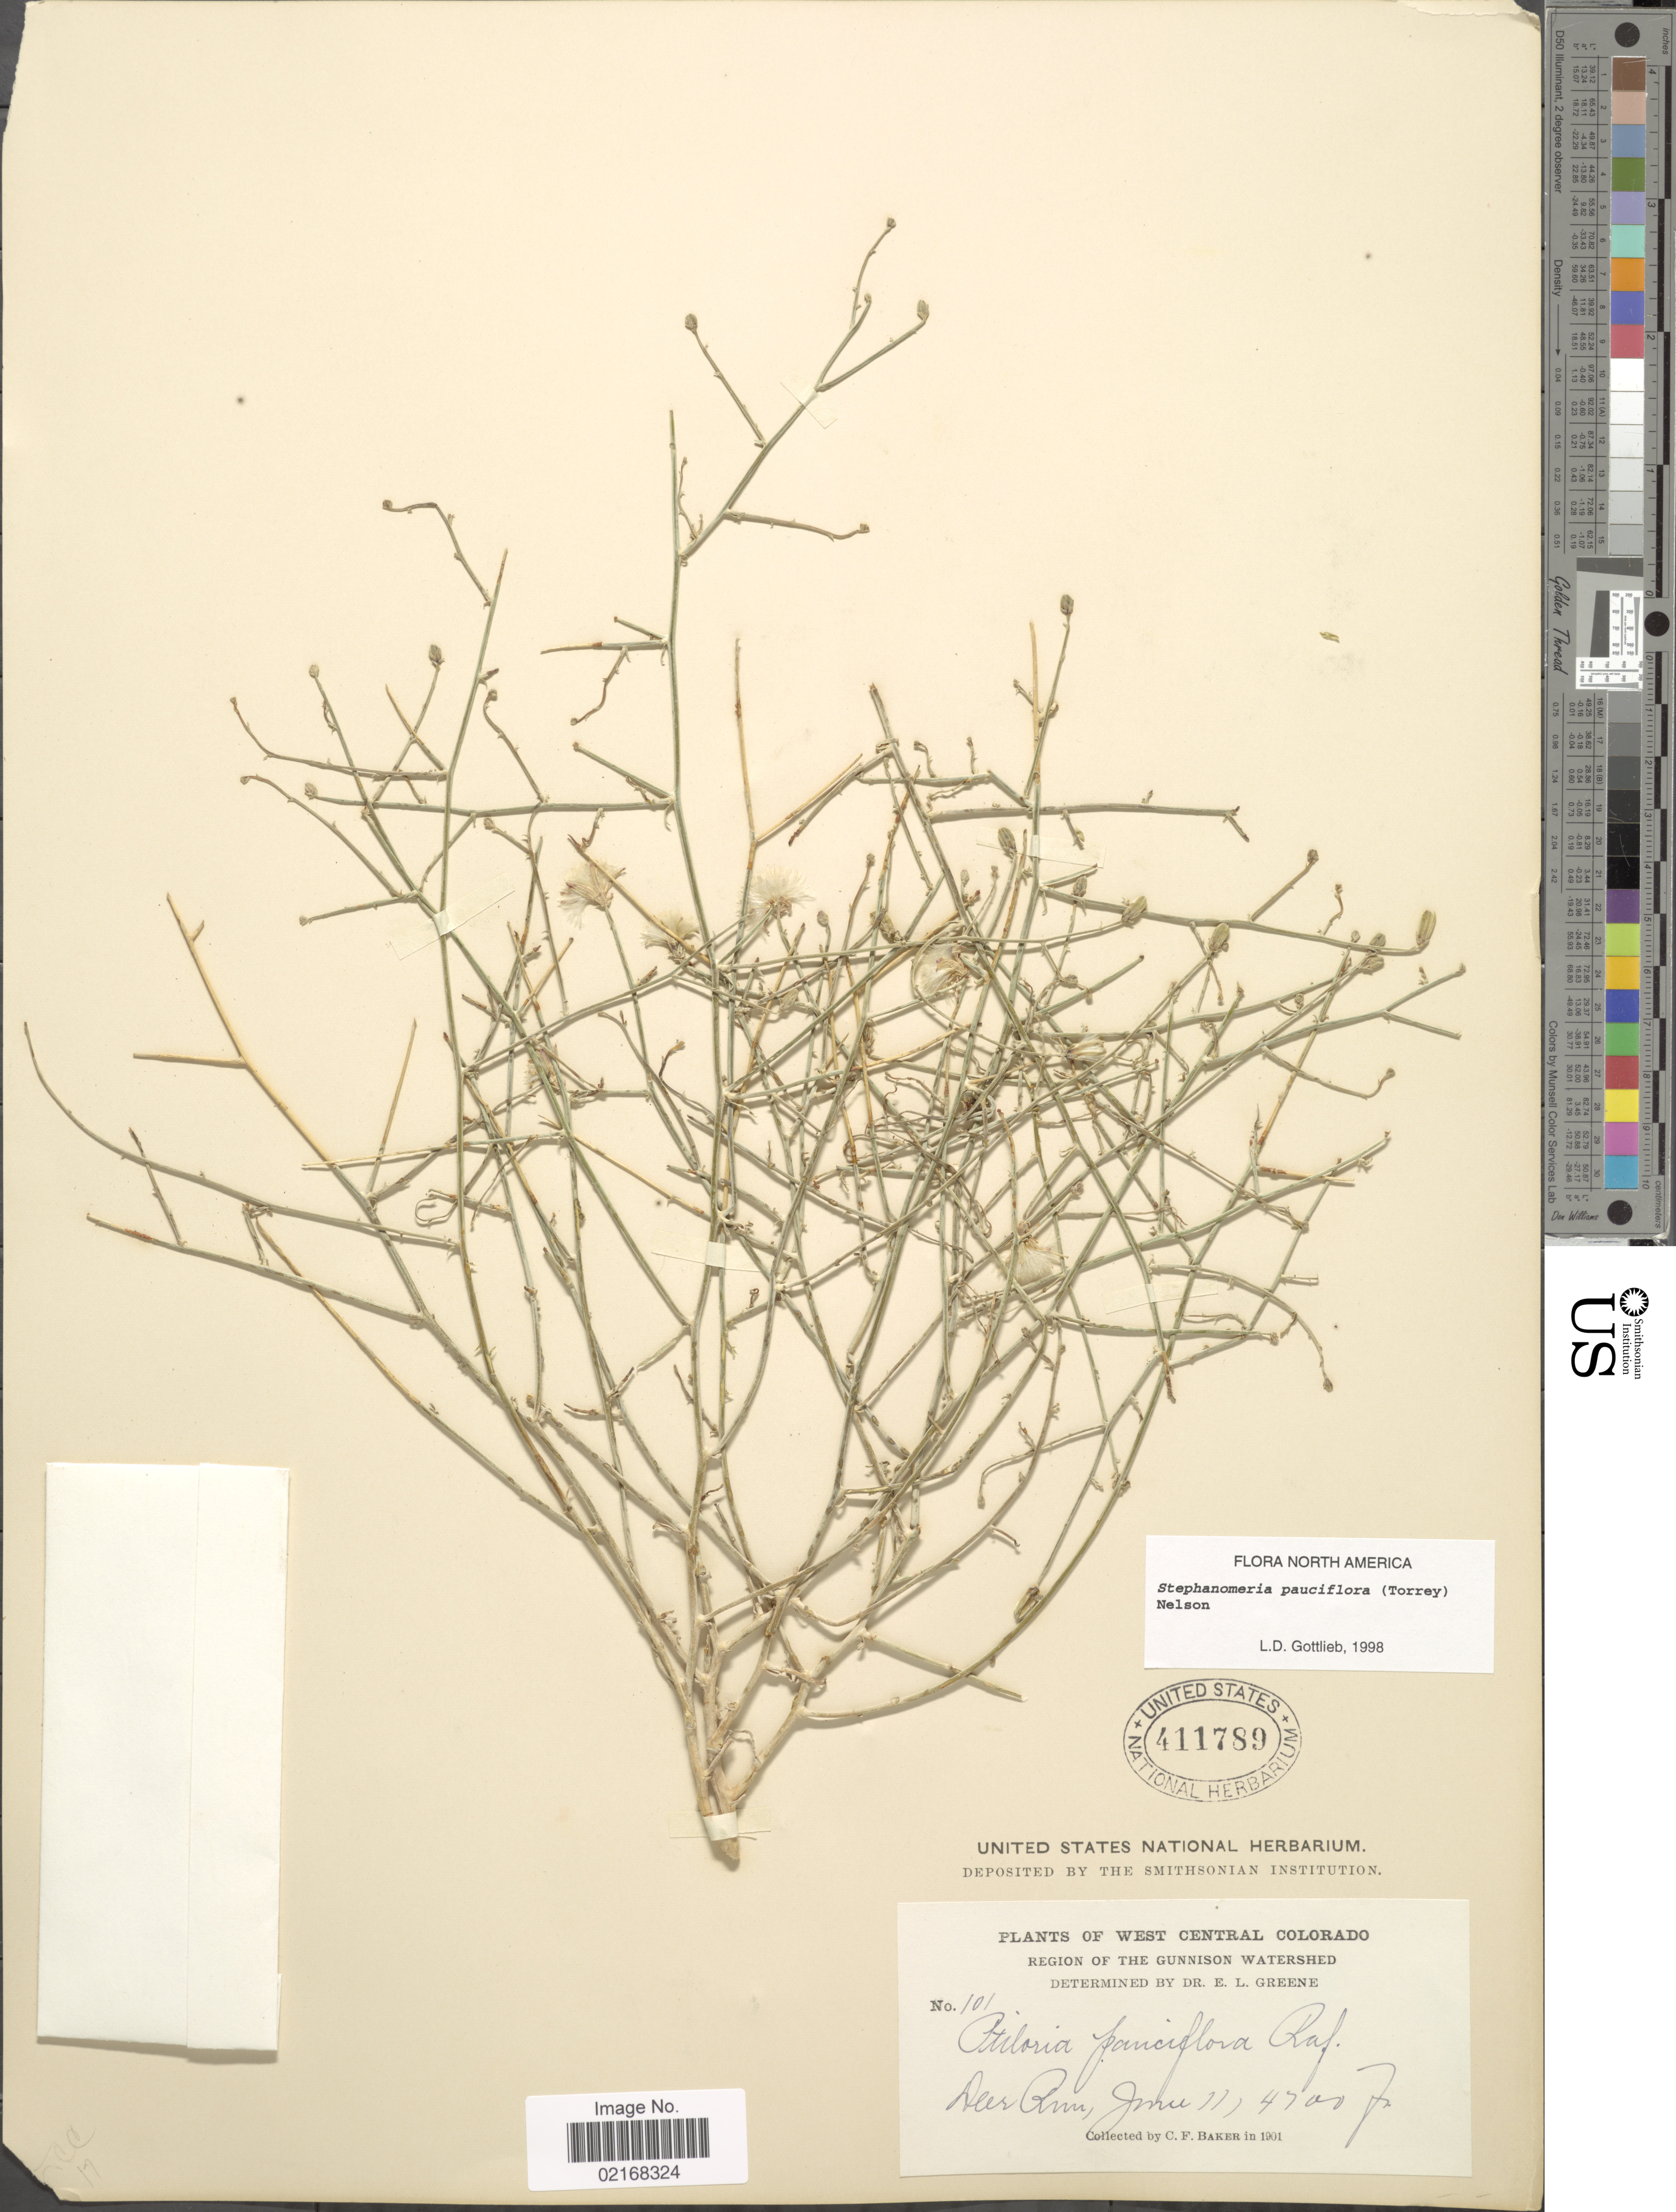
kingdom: Plantae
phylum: Tracheophyta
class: Magnoliopsida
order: Asterales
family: Asteraceae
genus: Stephanomeria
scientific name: Stephanomeria pauciflora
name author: (Torr.) A. Nelson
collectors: C. F. Baker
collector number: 101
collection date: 1901-06-11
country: United States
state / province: Colorado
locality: West Central Colorado. Region of the Gunnison Watershed. Deer Run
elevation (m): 1433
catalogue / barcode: US 411789